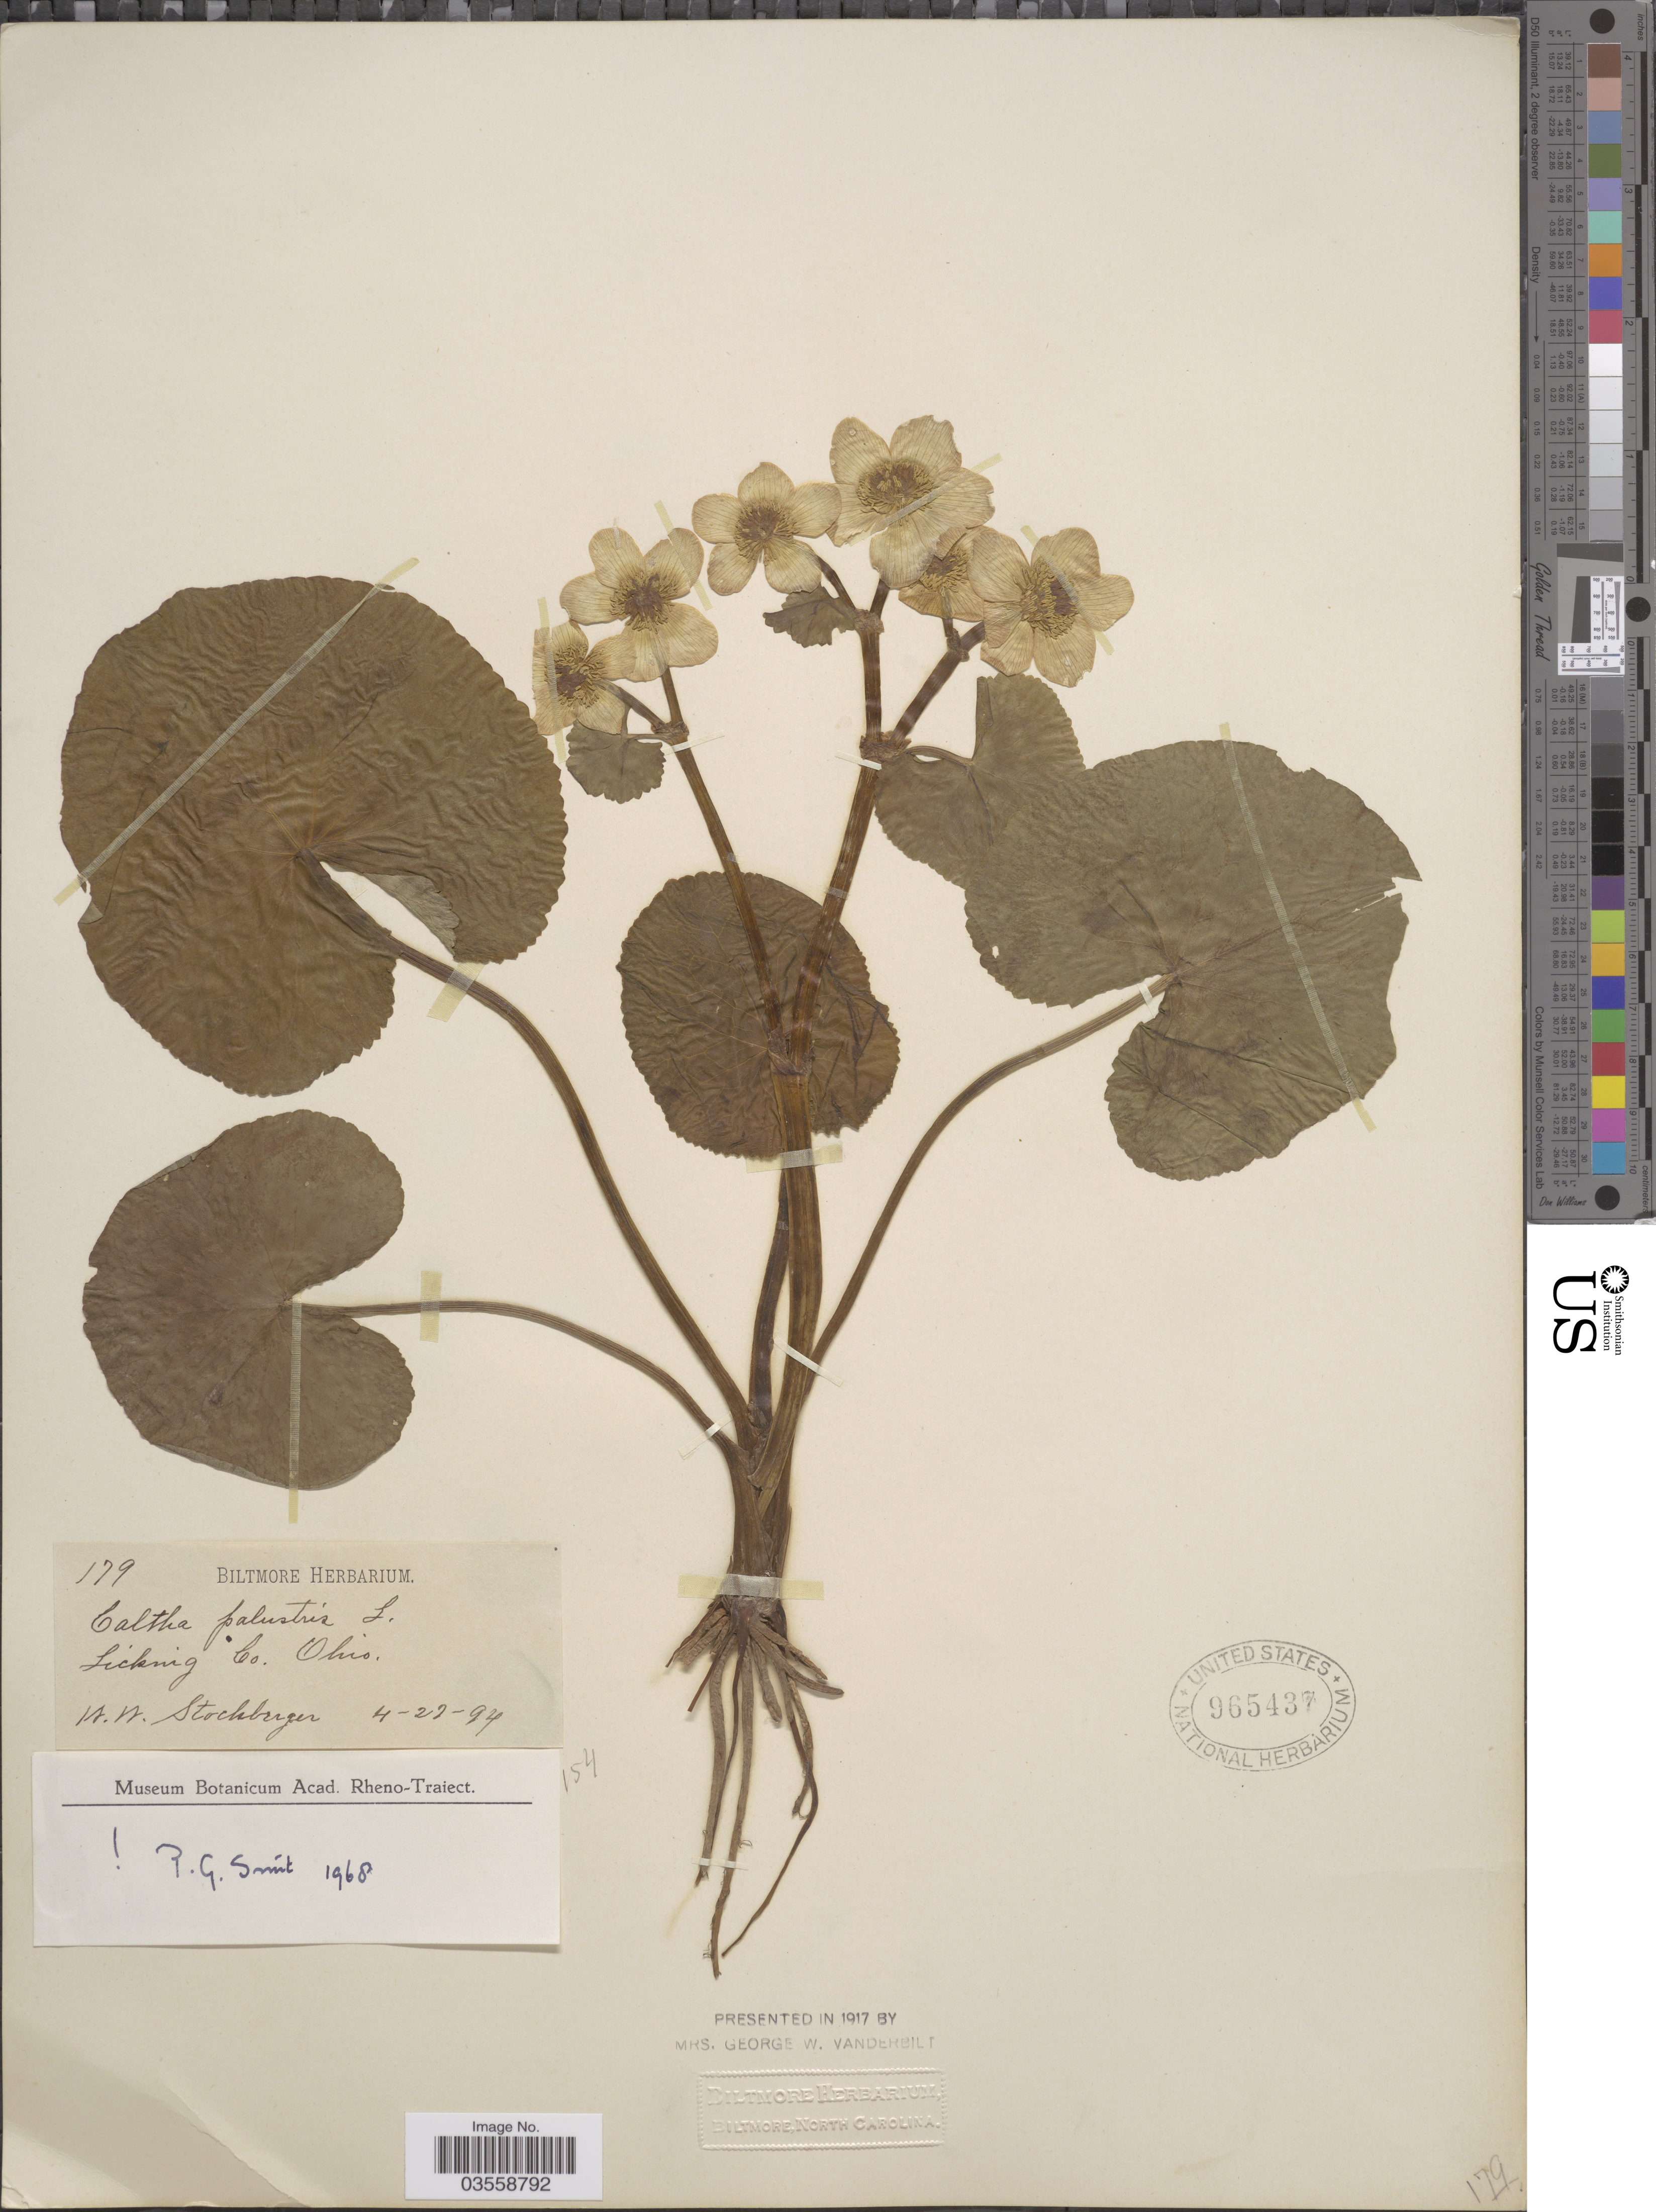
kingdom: Plantae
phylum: Tracheophyta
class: Magnoliopsida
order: Ranunculales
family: Ranunculaceae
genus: Caltha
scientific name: Caltha palustris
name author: L.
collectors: W. Stockberger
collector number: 179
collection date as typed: Transcribed d/m/y: 27/4/94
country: United States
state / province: Ohio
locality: Licking Co.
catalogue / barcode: US 965437